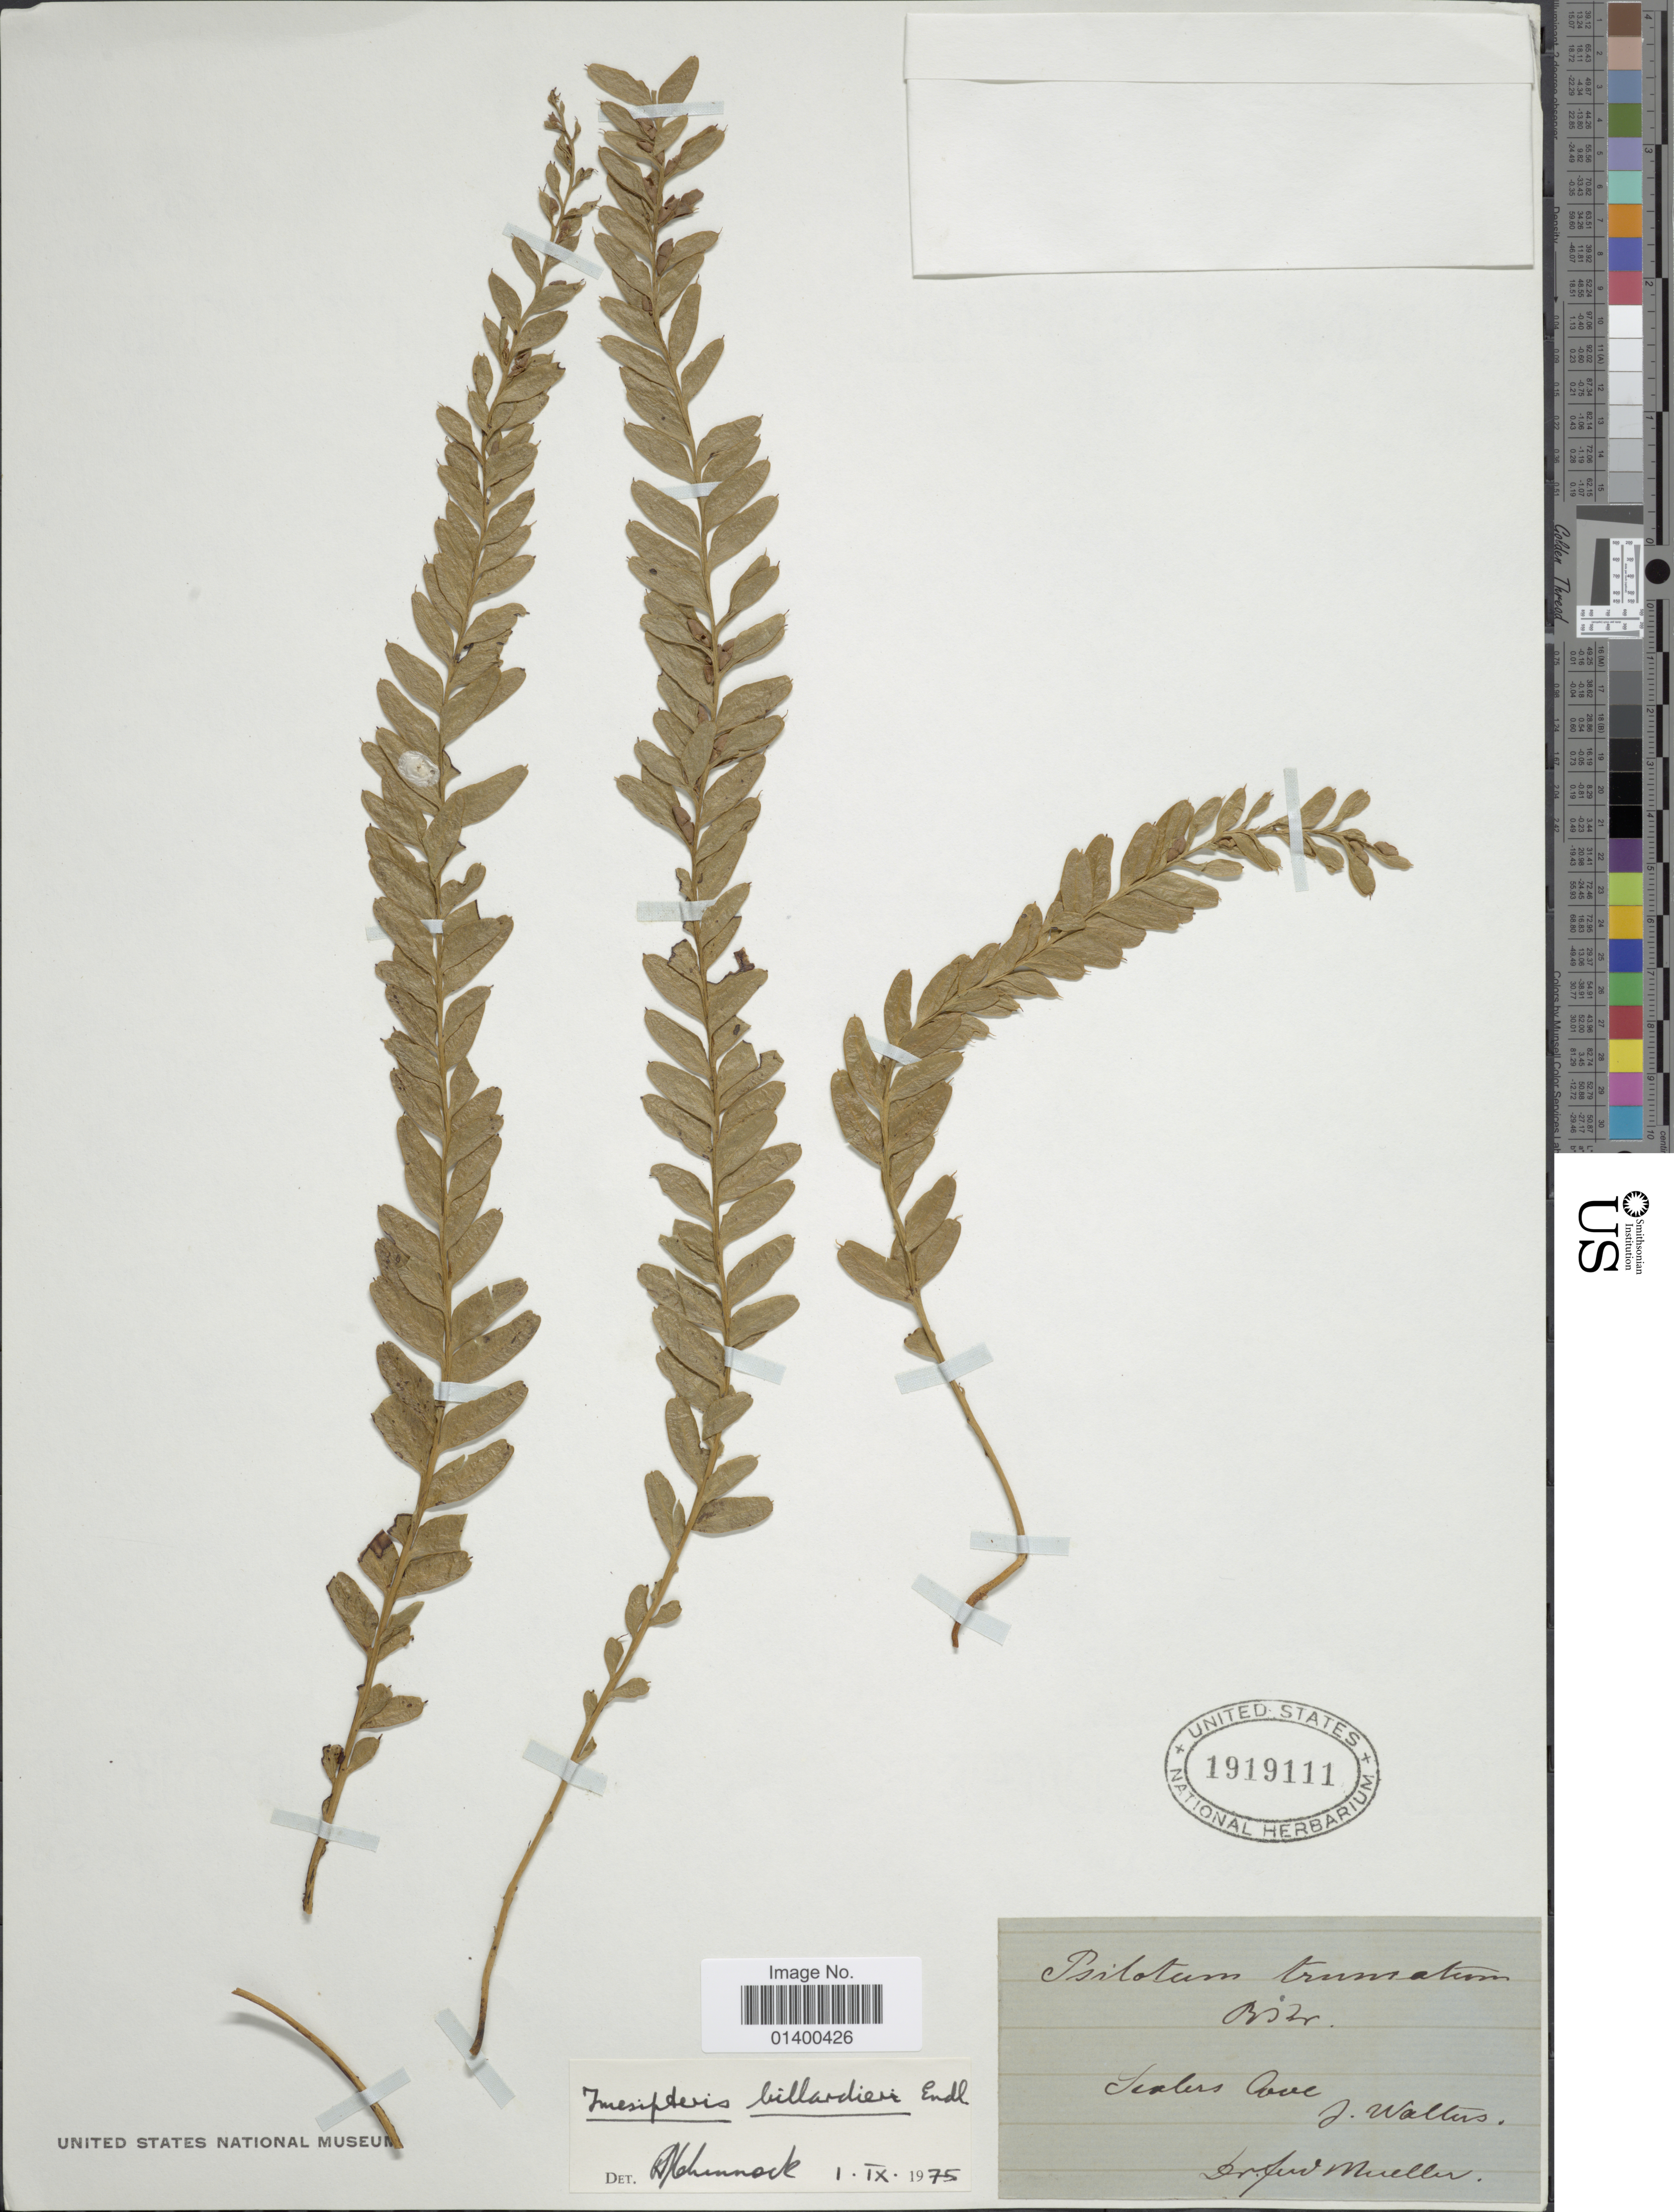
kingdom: Plantae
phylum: Tracheophyta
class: Polypodiopsida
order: Psilotales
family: Psilotaceae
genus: Tmesipteris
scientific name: Tmesipteris billardieri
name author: Endl.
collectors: J. Walters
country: Australia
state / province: Victoria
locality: Sealers Cove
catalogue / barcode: US 1919111